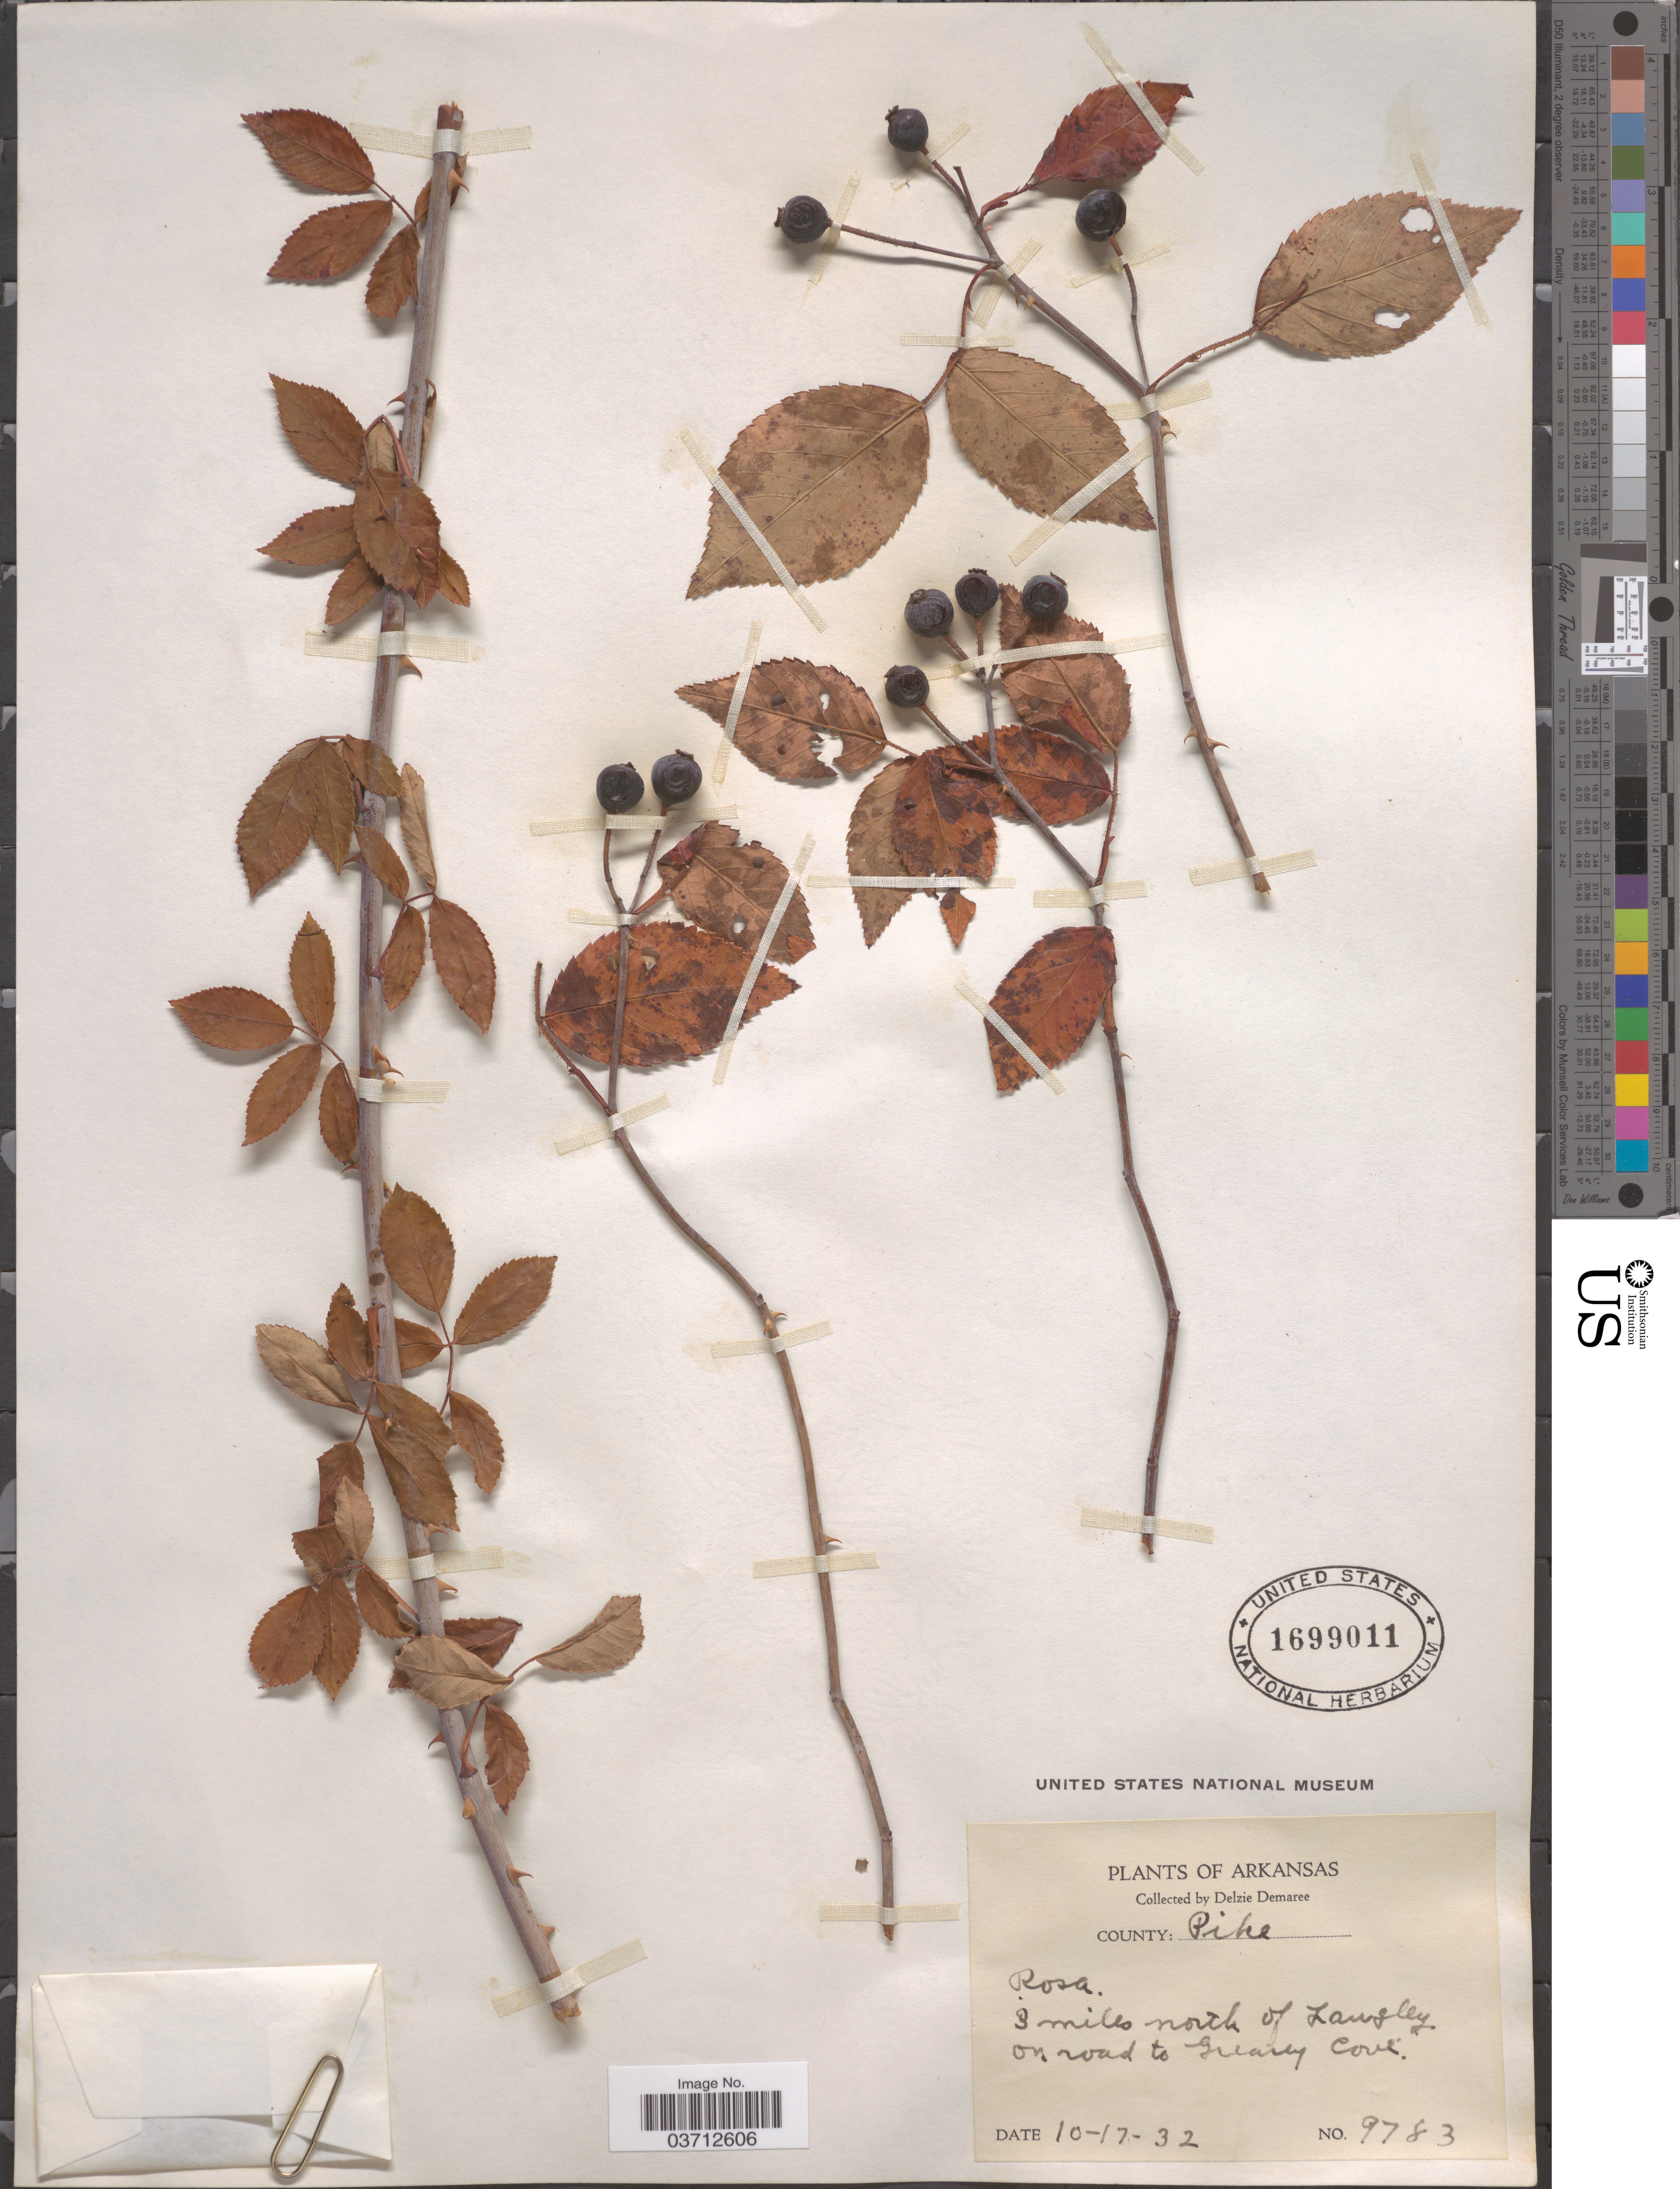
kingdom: Plantae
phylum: Tracheophyta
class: Magnoliopsida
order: Rosales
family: Rosaceae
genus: Rosa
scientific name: Rosa sp.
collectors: D. Demaree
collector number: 9783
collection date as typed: Transcribed d/m/y: 17/10/32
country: United States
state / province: Arkansas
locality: County: Pike. 3 miles north of Langley on road to Greasy Cove.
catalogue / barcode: US 1699011